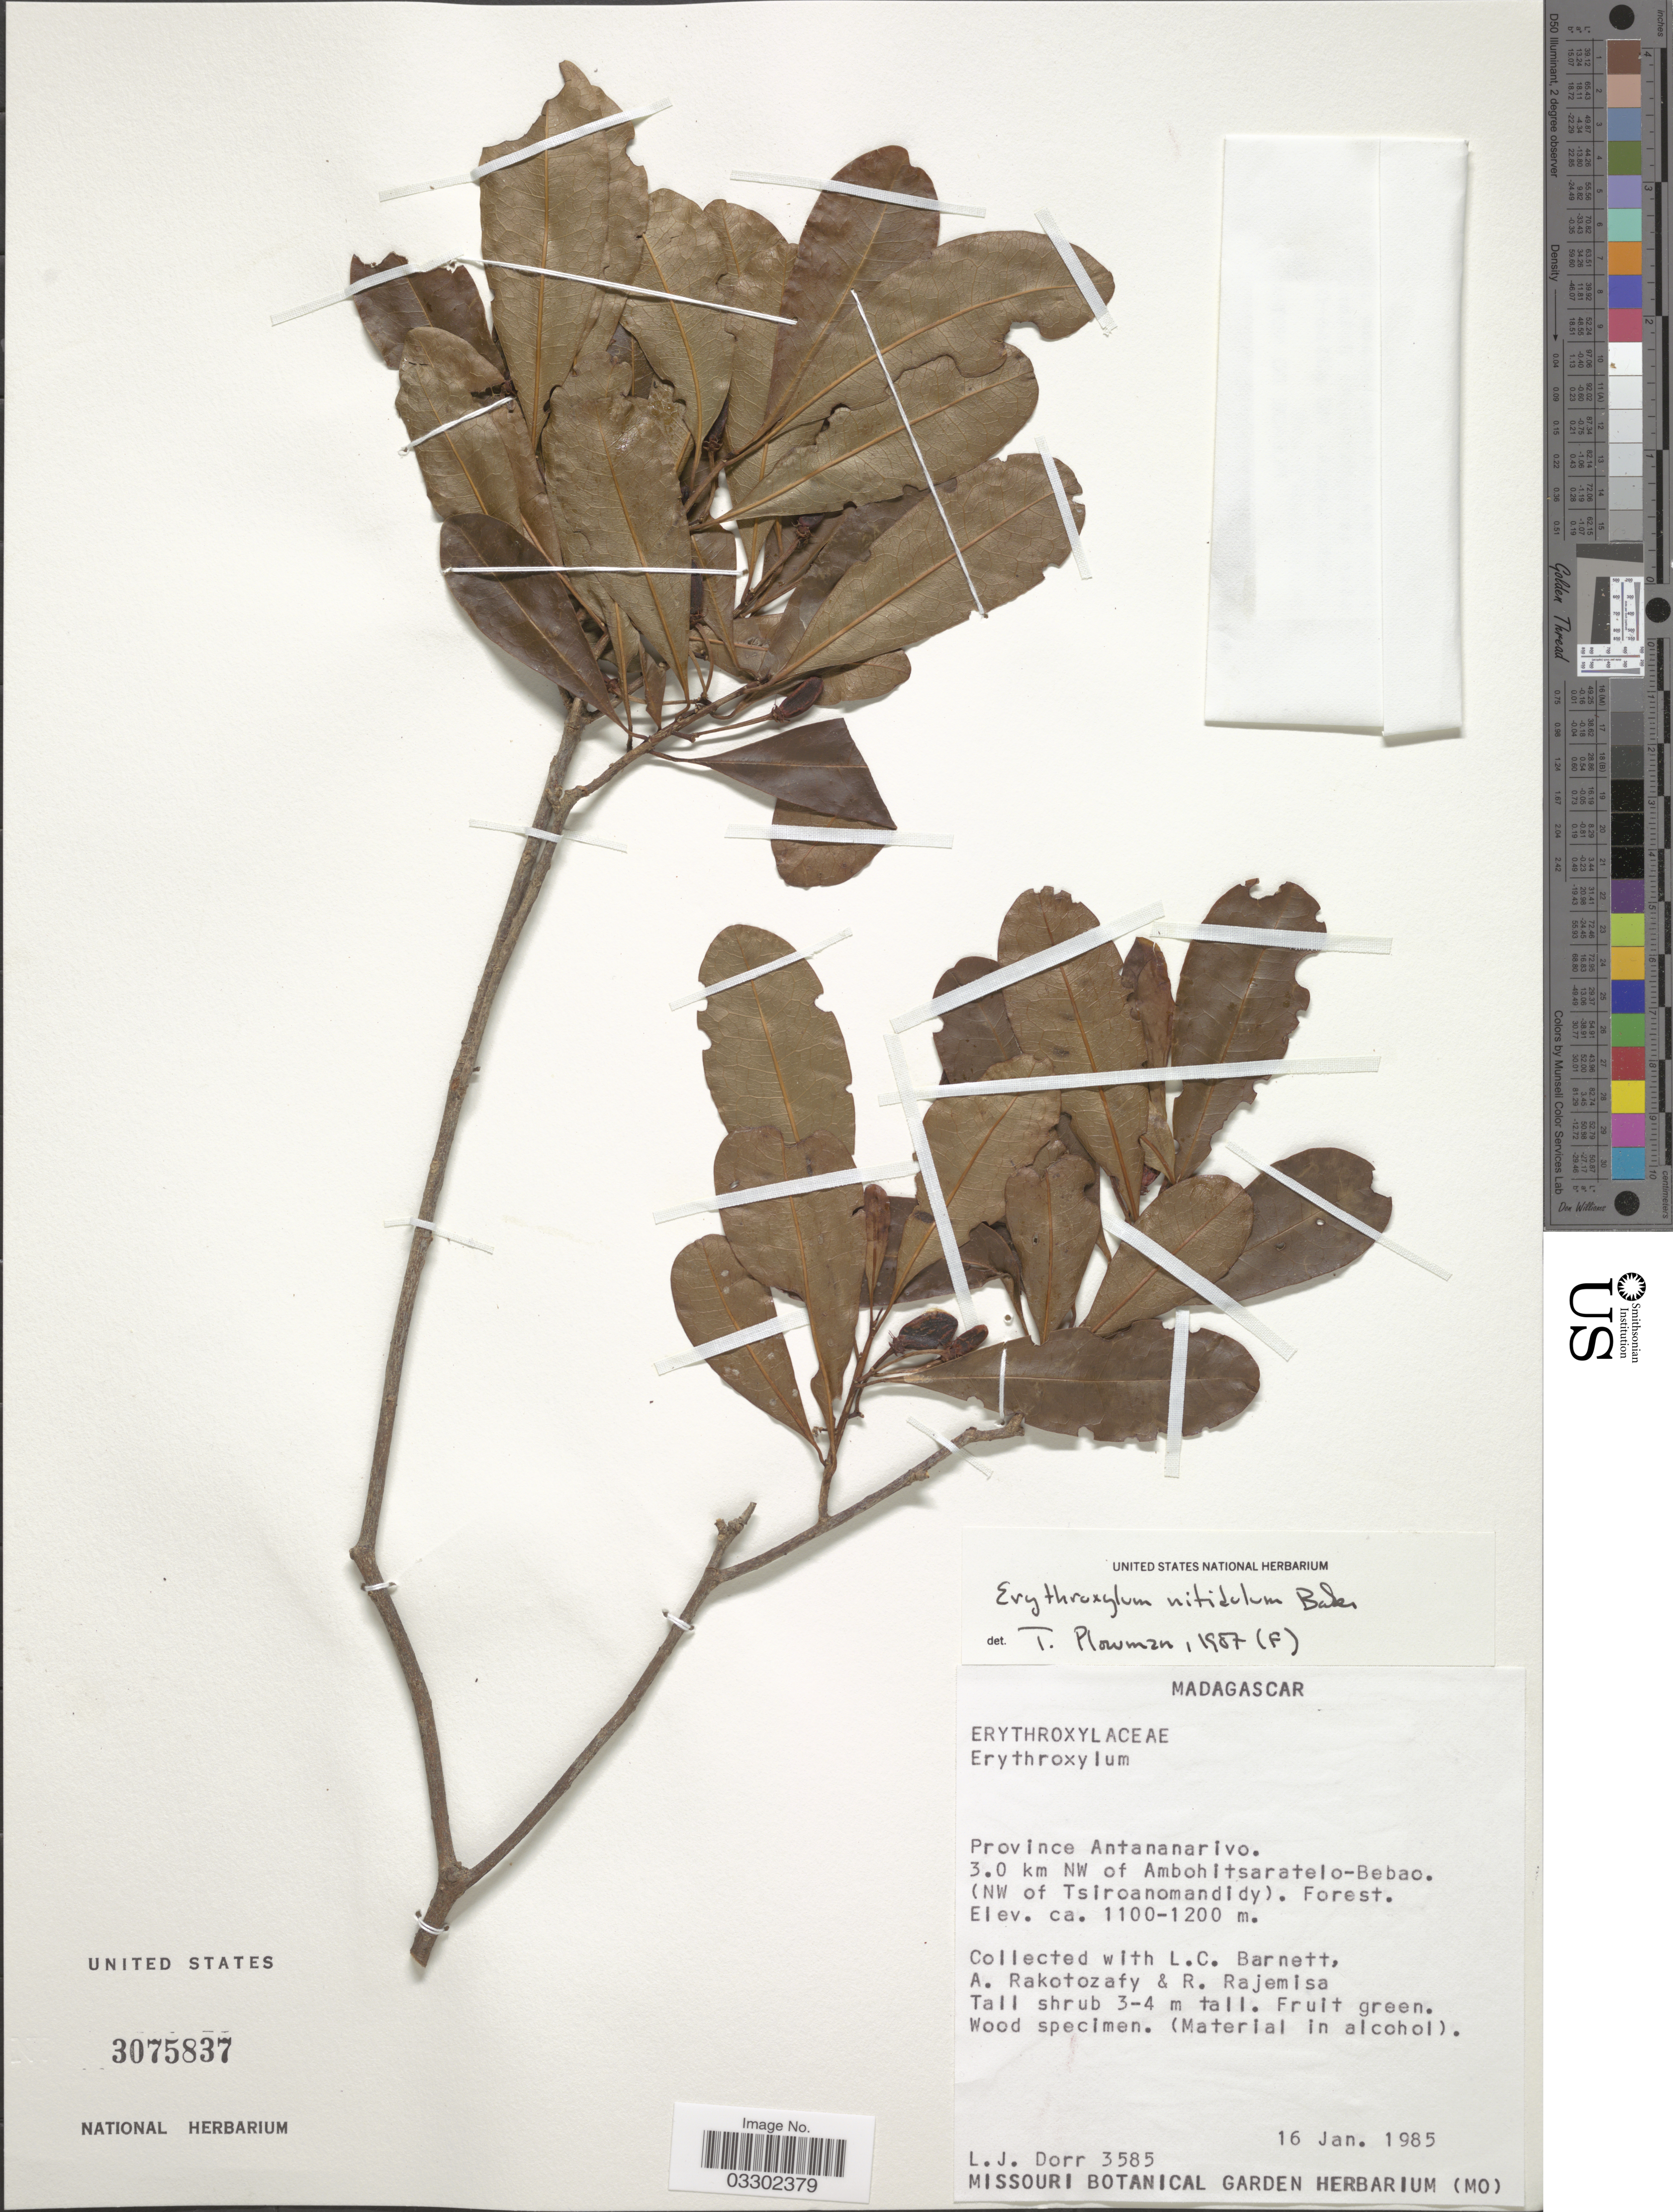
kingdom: Plantae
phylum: Tracheophyta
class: Magnoliopsida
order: Malpighiales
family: Erythroxylaceae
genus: Erythroxylum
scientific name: Erythroxylum nitidulum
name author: Baker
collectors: L. J. Dorr, L. C. Barnett, A. Rakotozafy & R. Rajemisa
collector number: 3585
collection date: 1985-01-16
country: Madagascar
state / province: Bongolava / Menabe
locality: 3.0 km NW of Ambohitsaratelo-Bebao. (NW of Tsiroanomandidy).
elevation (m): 1100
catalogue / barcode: US 3075837